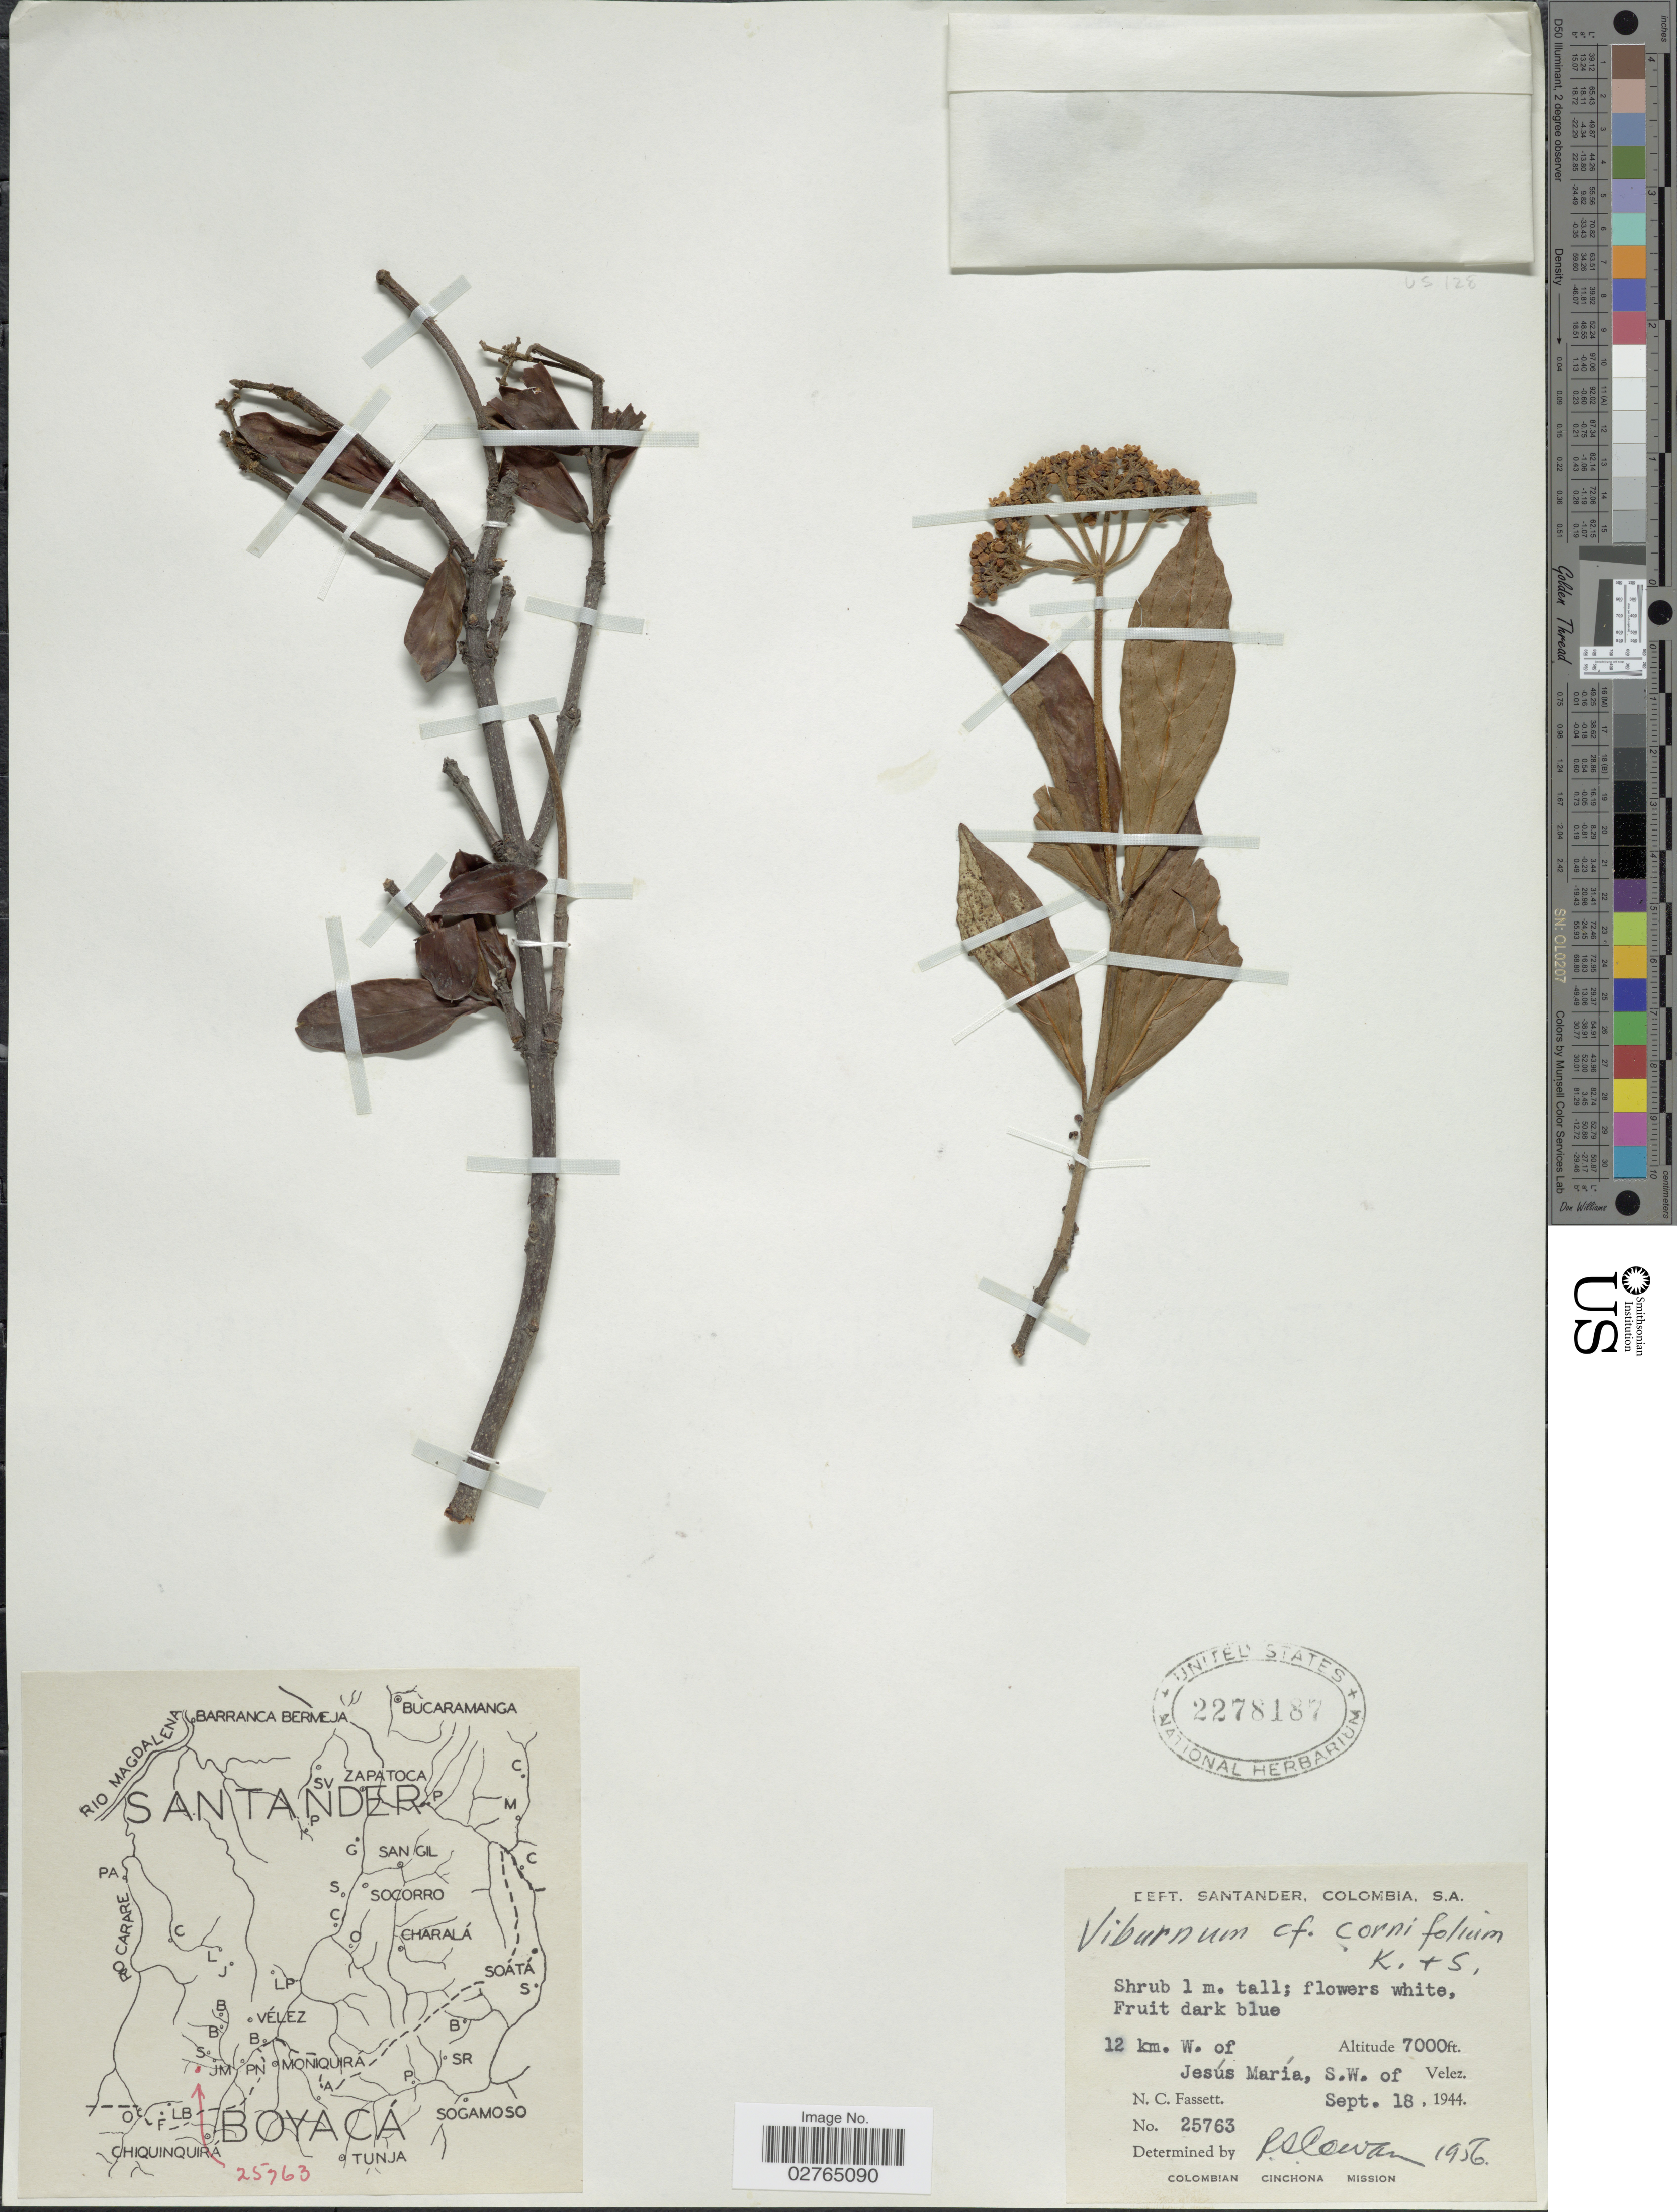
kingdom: Plantae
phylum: Tracheophyta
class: Magnoliopsida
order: Dipsacales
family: Viburnaceae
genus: Viburnum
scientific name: Viburnum cornifolium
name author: Killip & A.C. Sm.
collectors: N. C. Fassett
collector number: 25763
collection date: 1944-09-18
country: Colombia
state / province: Santander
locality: Dept. Santander. 12 km. W. of Jesús María, S.W. of Velez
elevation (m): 2134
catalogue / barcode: US 2278187